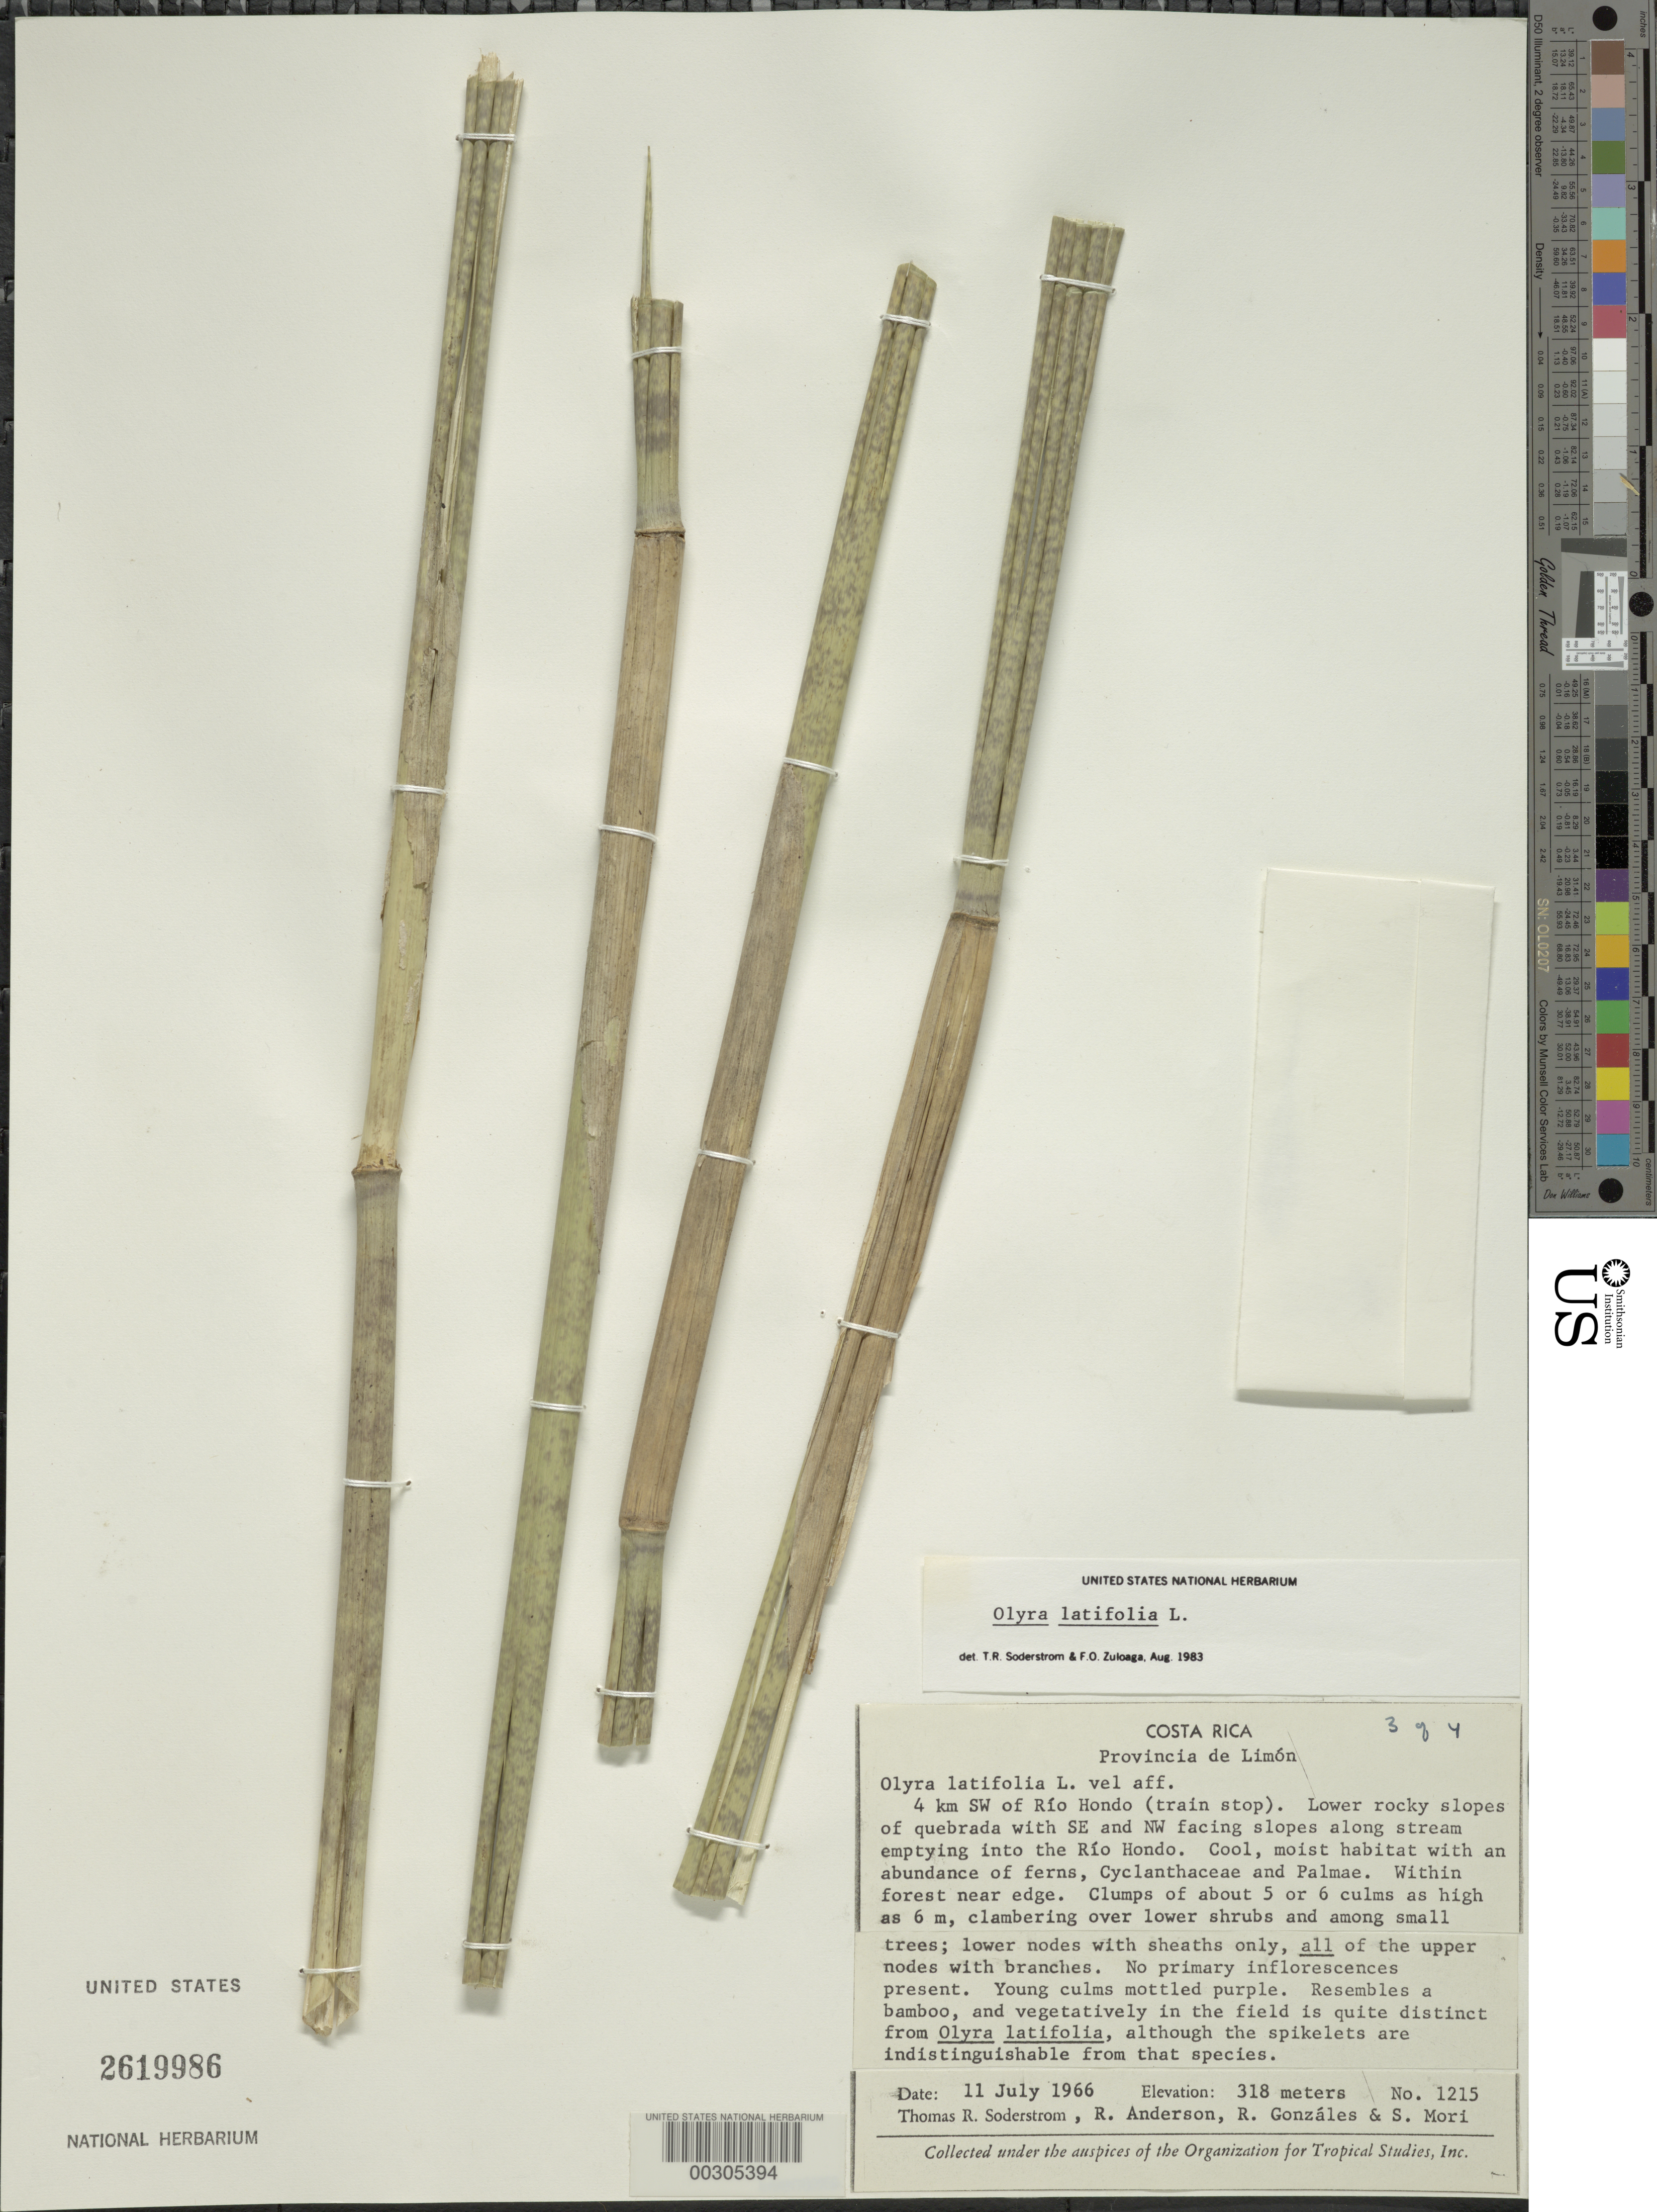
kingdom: Plantae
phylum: Tracheophyta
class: Liliopsida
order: Poales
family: Poaceae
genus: Olyra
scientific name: Olyra latifolia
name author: L.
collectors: T. R. Soderstrom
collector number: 1215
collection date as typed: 11 Jul 1966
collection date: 1966-07-11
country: Costa Rica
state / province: Limón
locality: Rio hondo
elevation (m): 318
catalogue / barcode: US 2619986